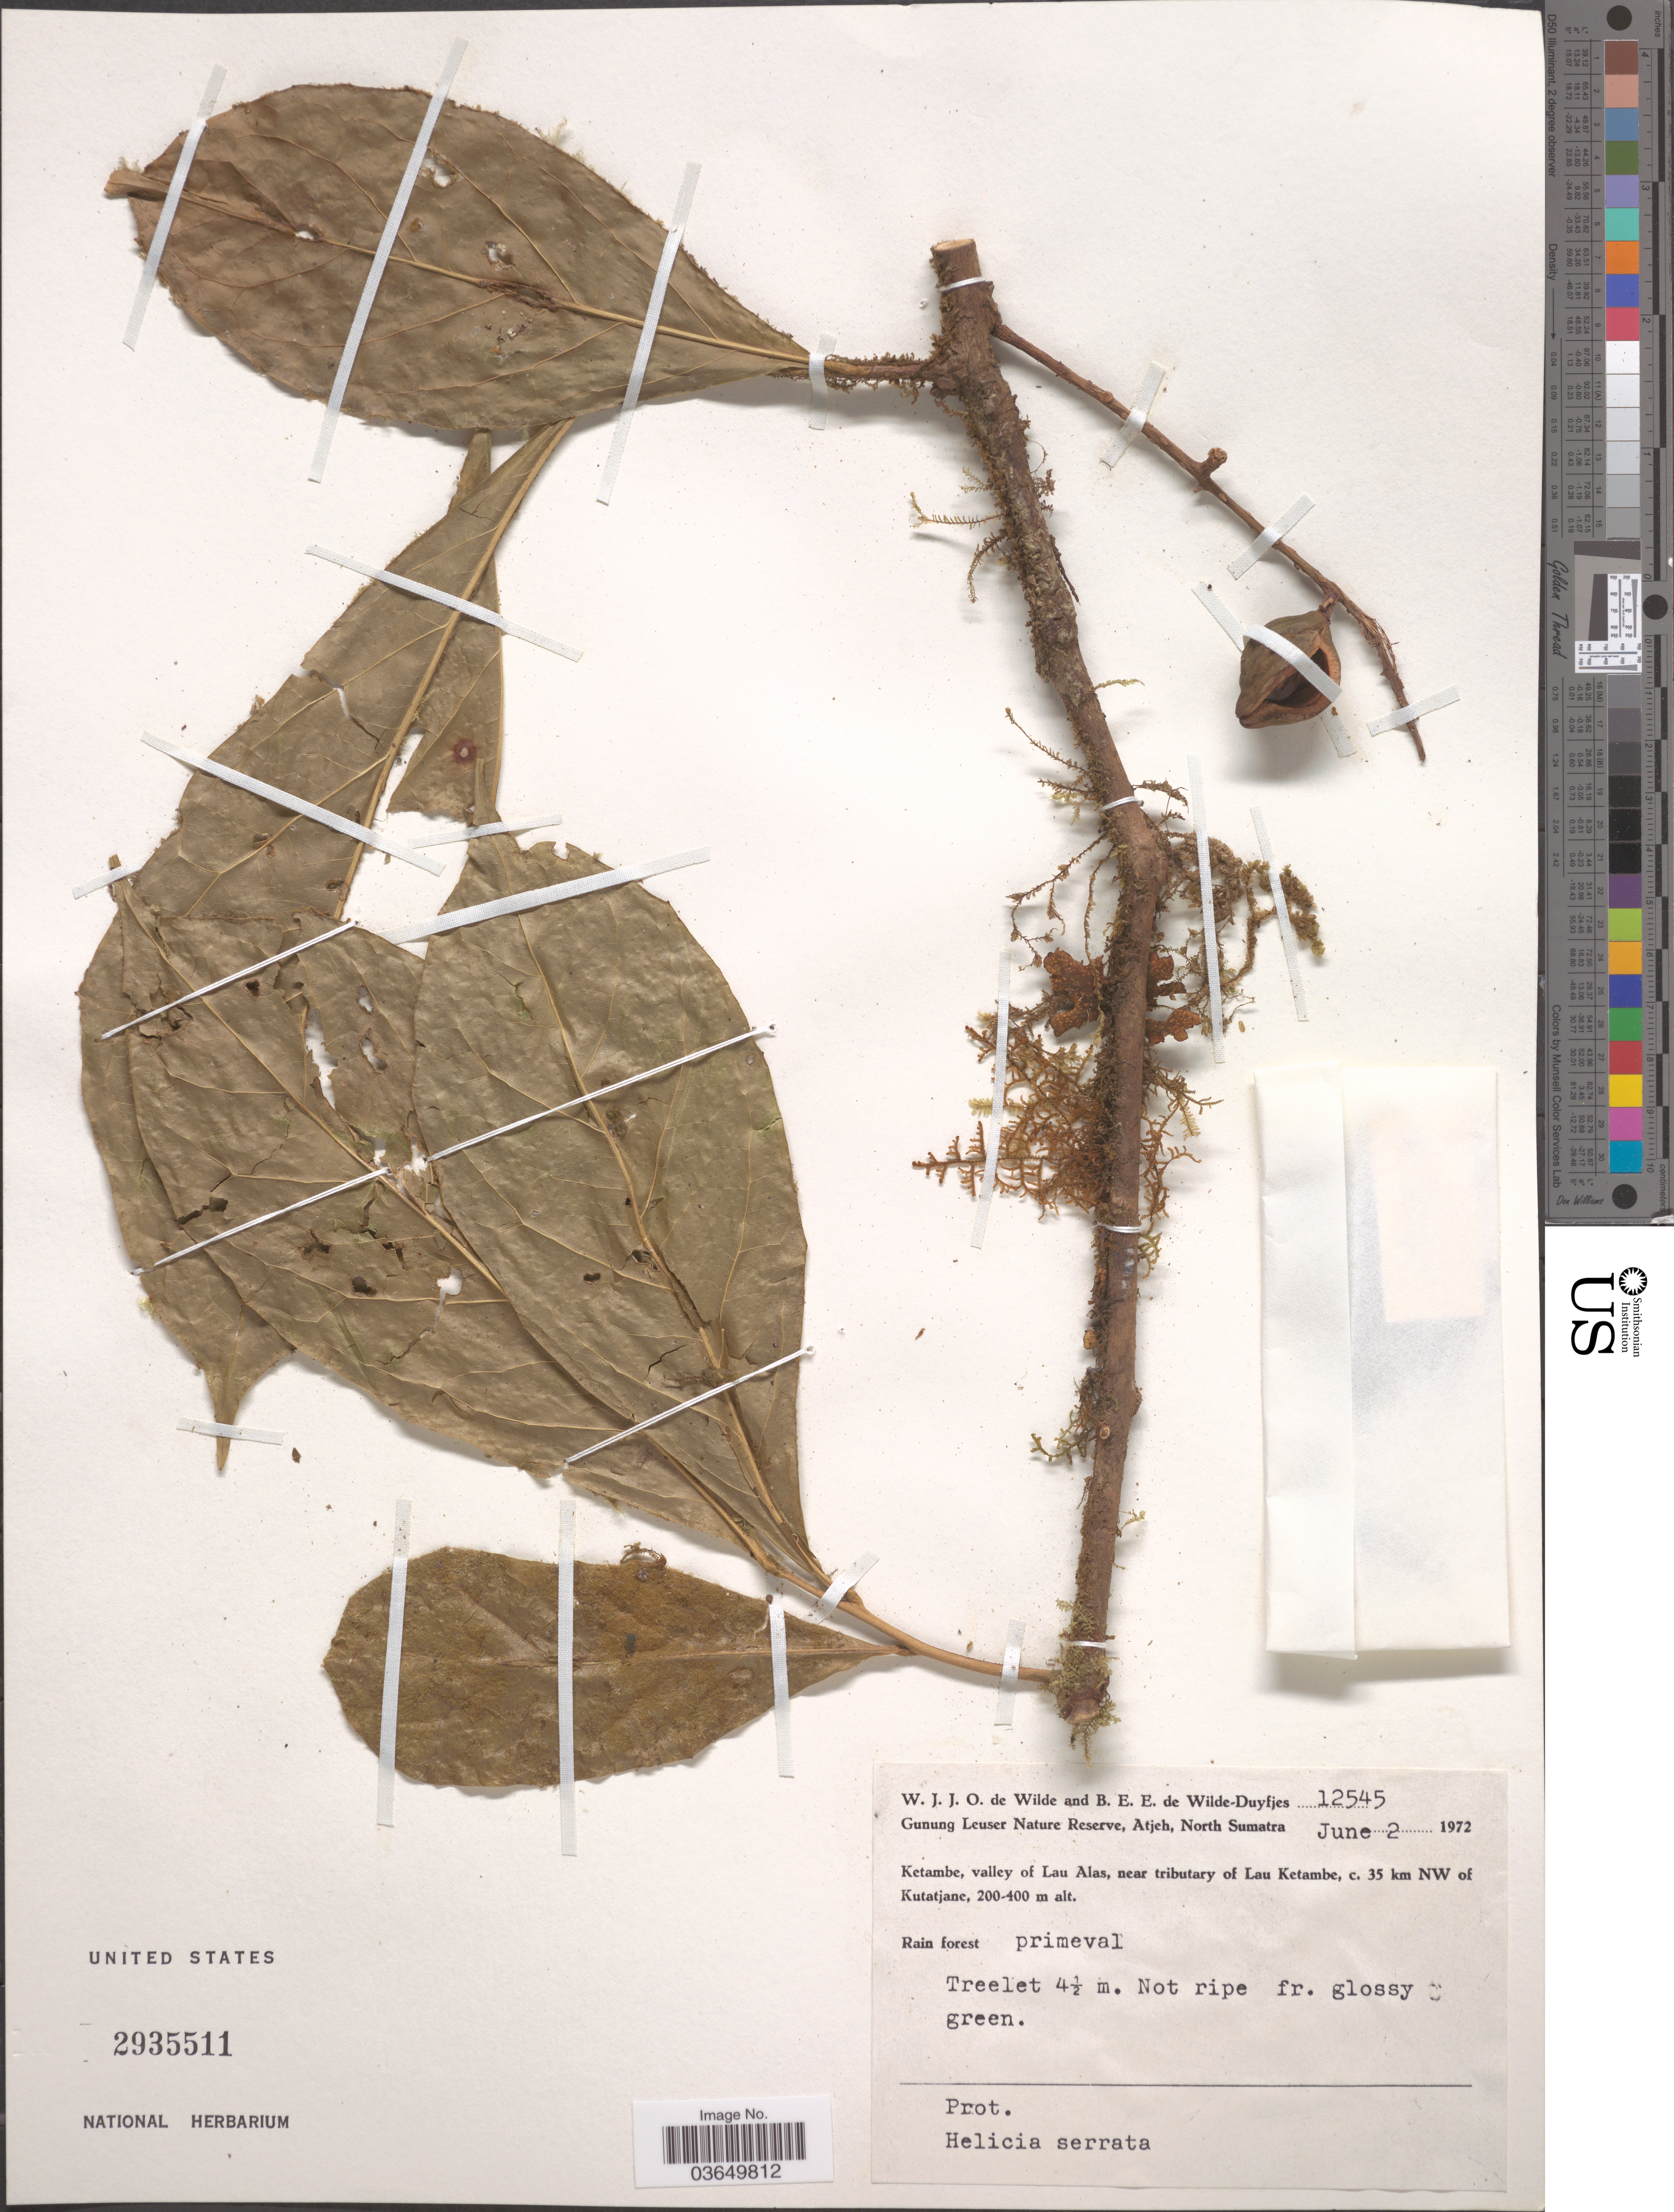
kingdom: Plantae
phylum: Tracheophyta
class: Magnoliopsida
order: Proteales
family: Proteaceae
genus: Helicia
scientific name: Helicia serrata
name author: (R. Br.) Blume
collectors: W. J. de Wilde & B. E. de Wilde-Duyfjes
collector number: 12545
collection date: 1972-06-02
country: Indonesia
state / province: Sumatra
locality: Gunung Leuser Nature Reserve, Atjeh, North Sumatra. Ketambe, valley of Lau Alas, near tributary of Lau Ketambe, c. 35 km NW of Kutatjane.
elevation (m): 200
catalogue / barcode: US 2935511